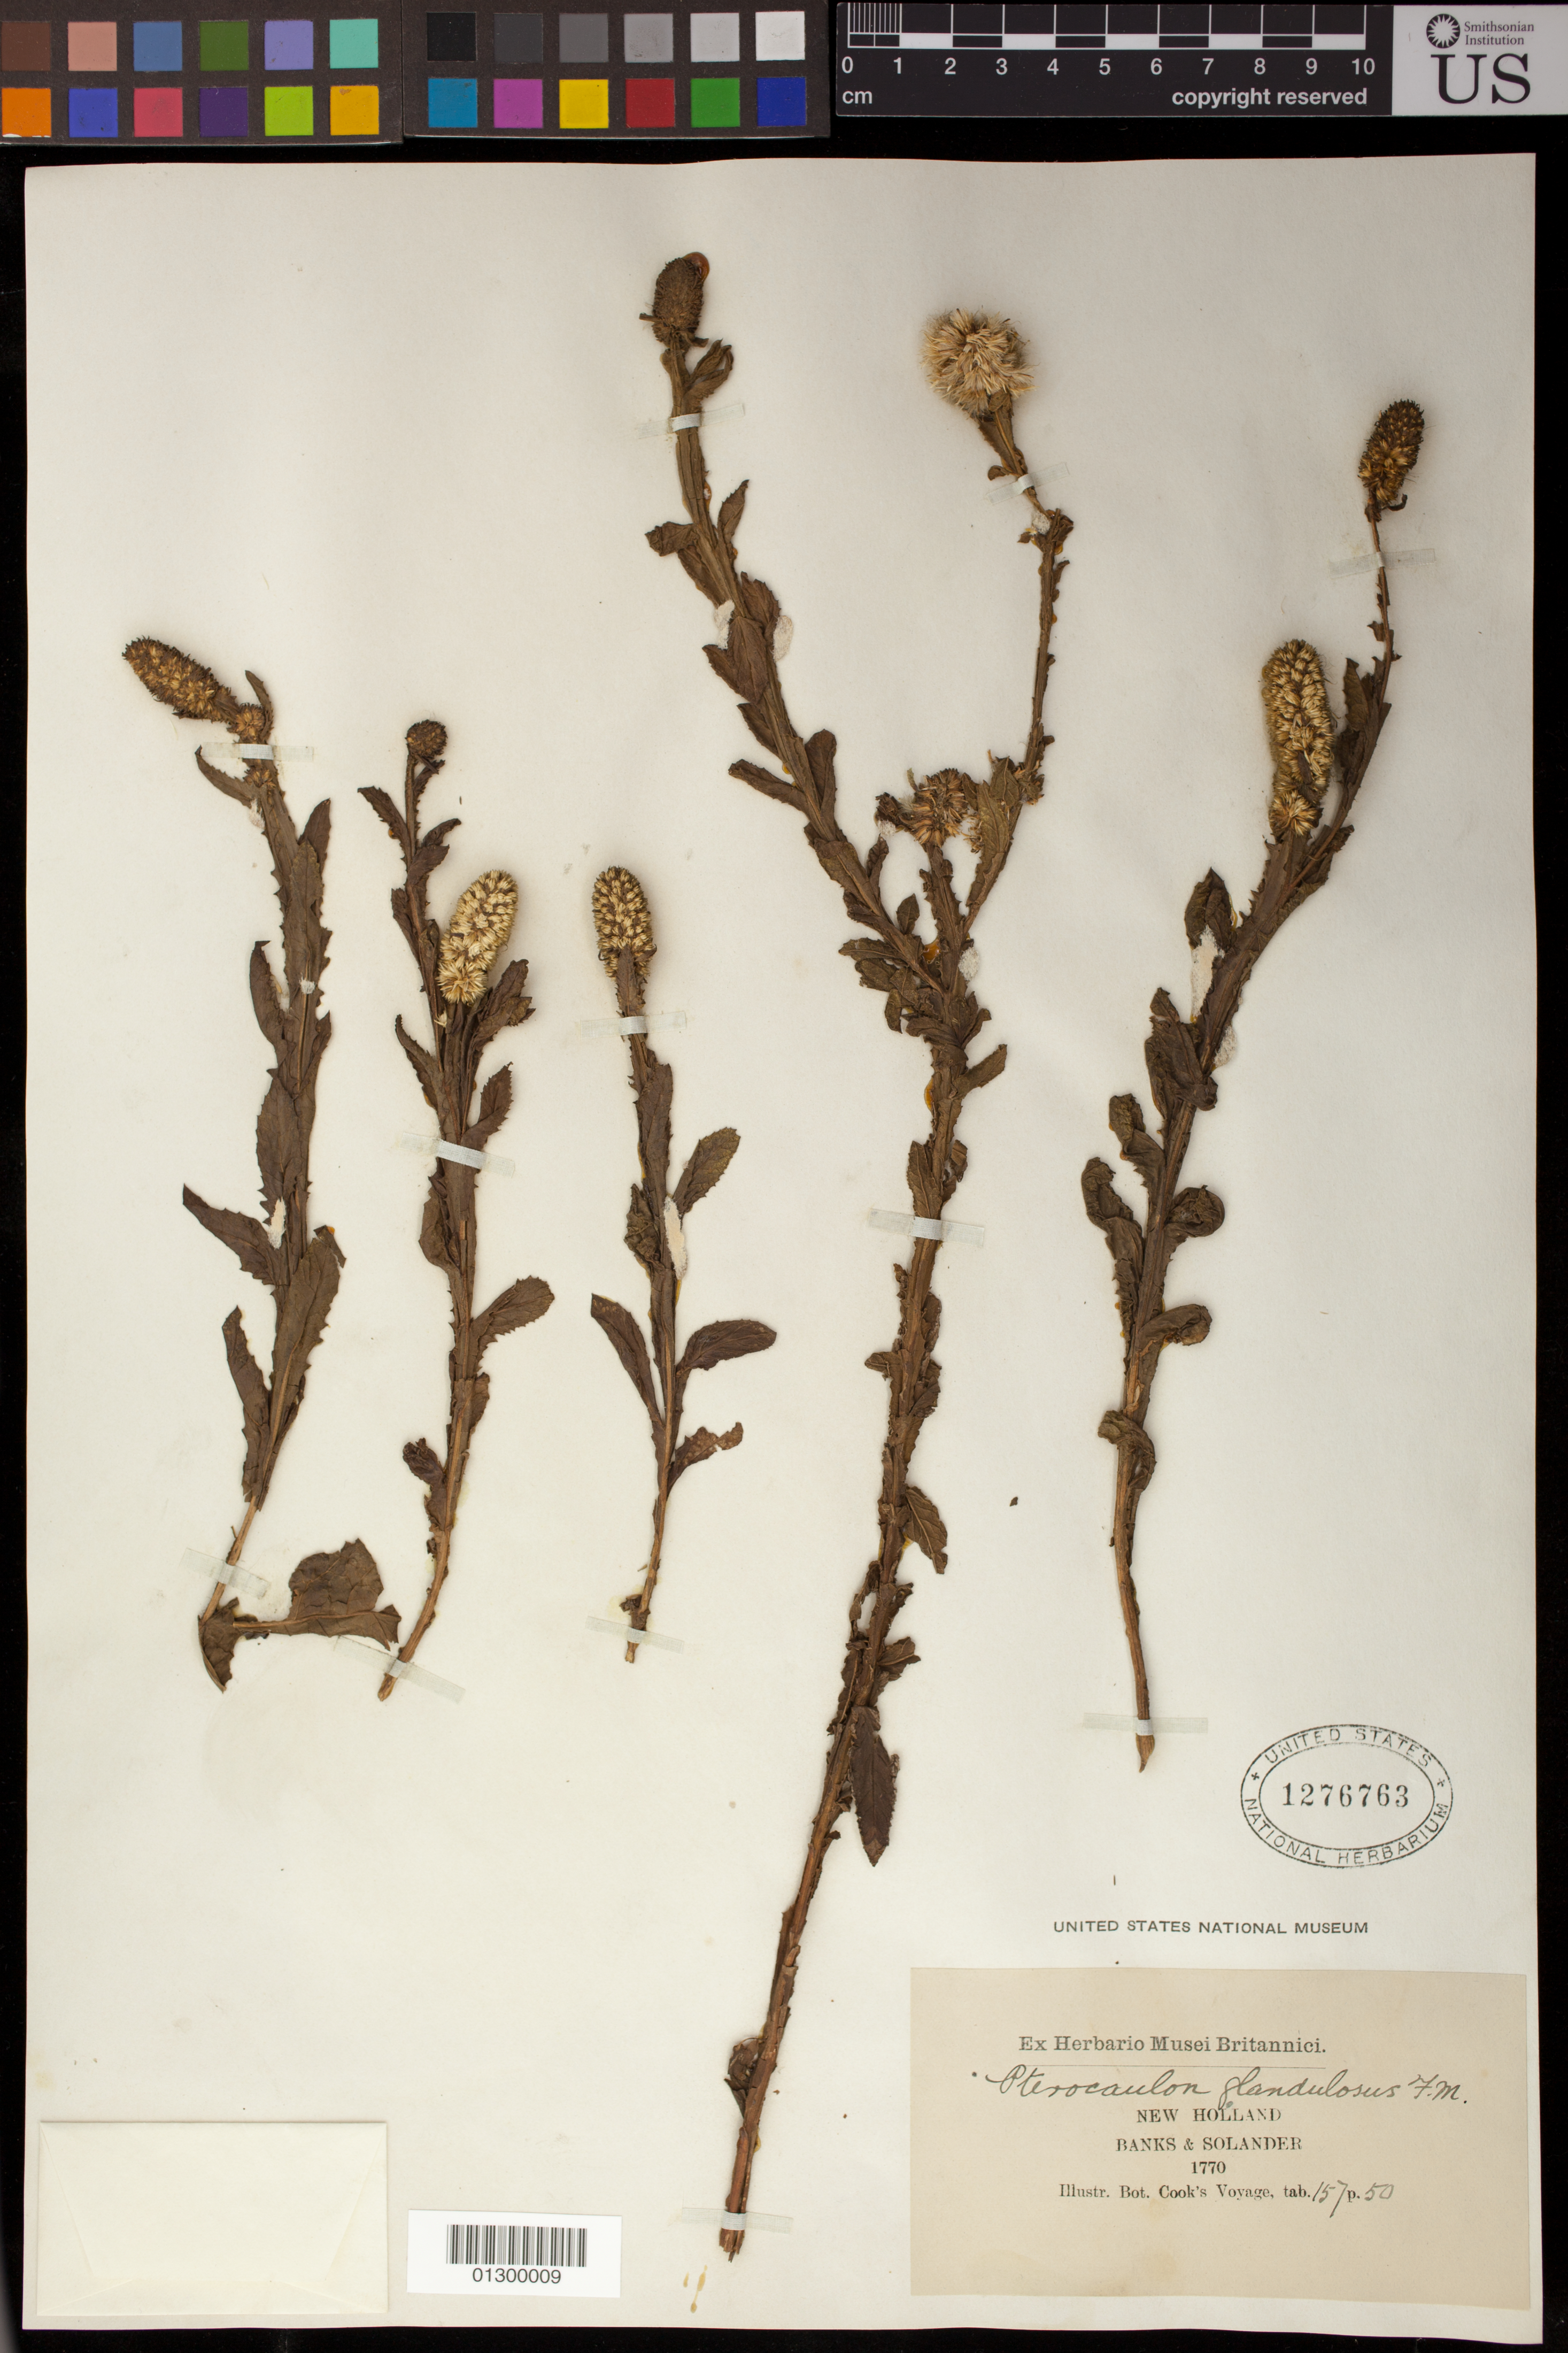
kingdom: Plantae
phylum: Tracheophyta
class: Magnoliopsida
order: Asterales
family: Asteraceae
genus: Pterocaulon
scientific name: Pterocaulon glandulosum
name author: (F. Muell. ex Benth.) Benth. & Hook. f. ex F. Muell.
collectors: J. Banks & D. C. Solander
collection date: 1770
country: Australia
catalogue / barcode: US 1276763